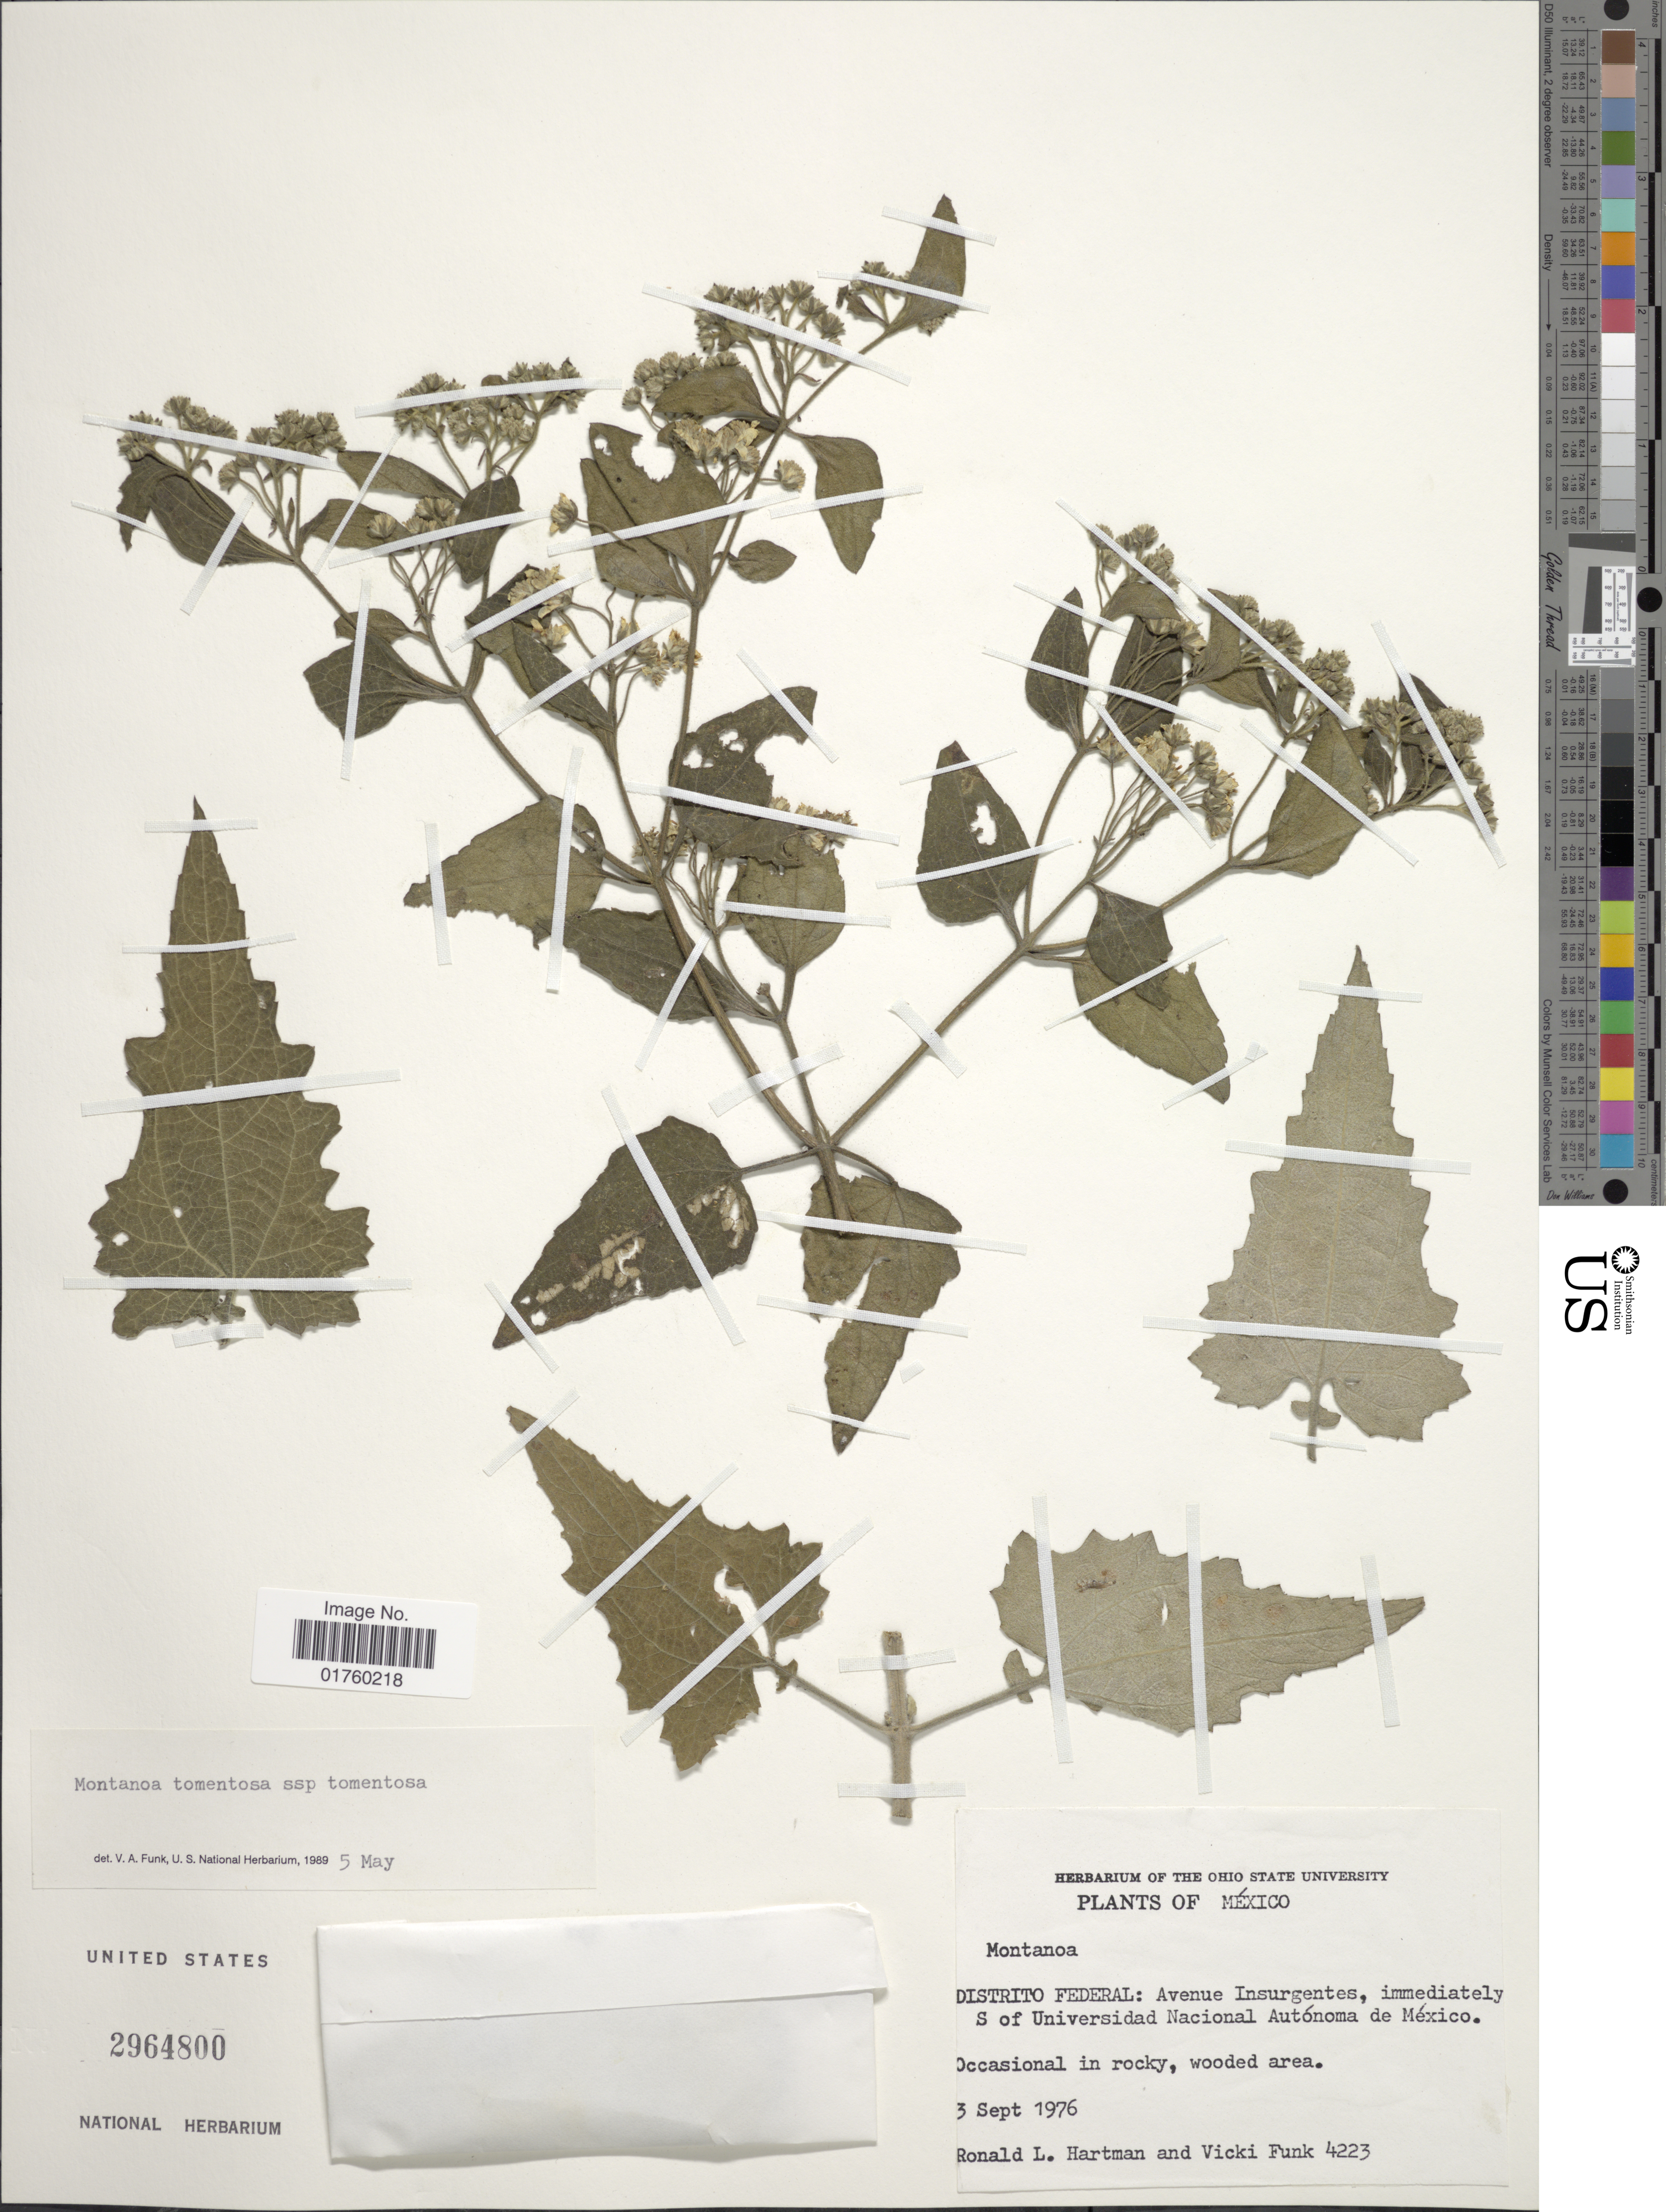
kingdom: Plantae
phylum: Tracheophyta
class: Magnoliopsida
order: Asterales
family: Asteraceae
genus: Montanoa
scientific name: Montanoa tomentosa subsp. tomentosa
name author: Cerv.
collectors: R. Hartman & V. Funk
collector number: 4223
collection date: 1976-09-03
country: Mexico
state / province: Distrito Federal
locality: Avenue Insurgentes, immediately S of Universidad Nacional Autonoma de Mexico.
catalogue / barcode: US 2964800